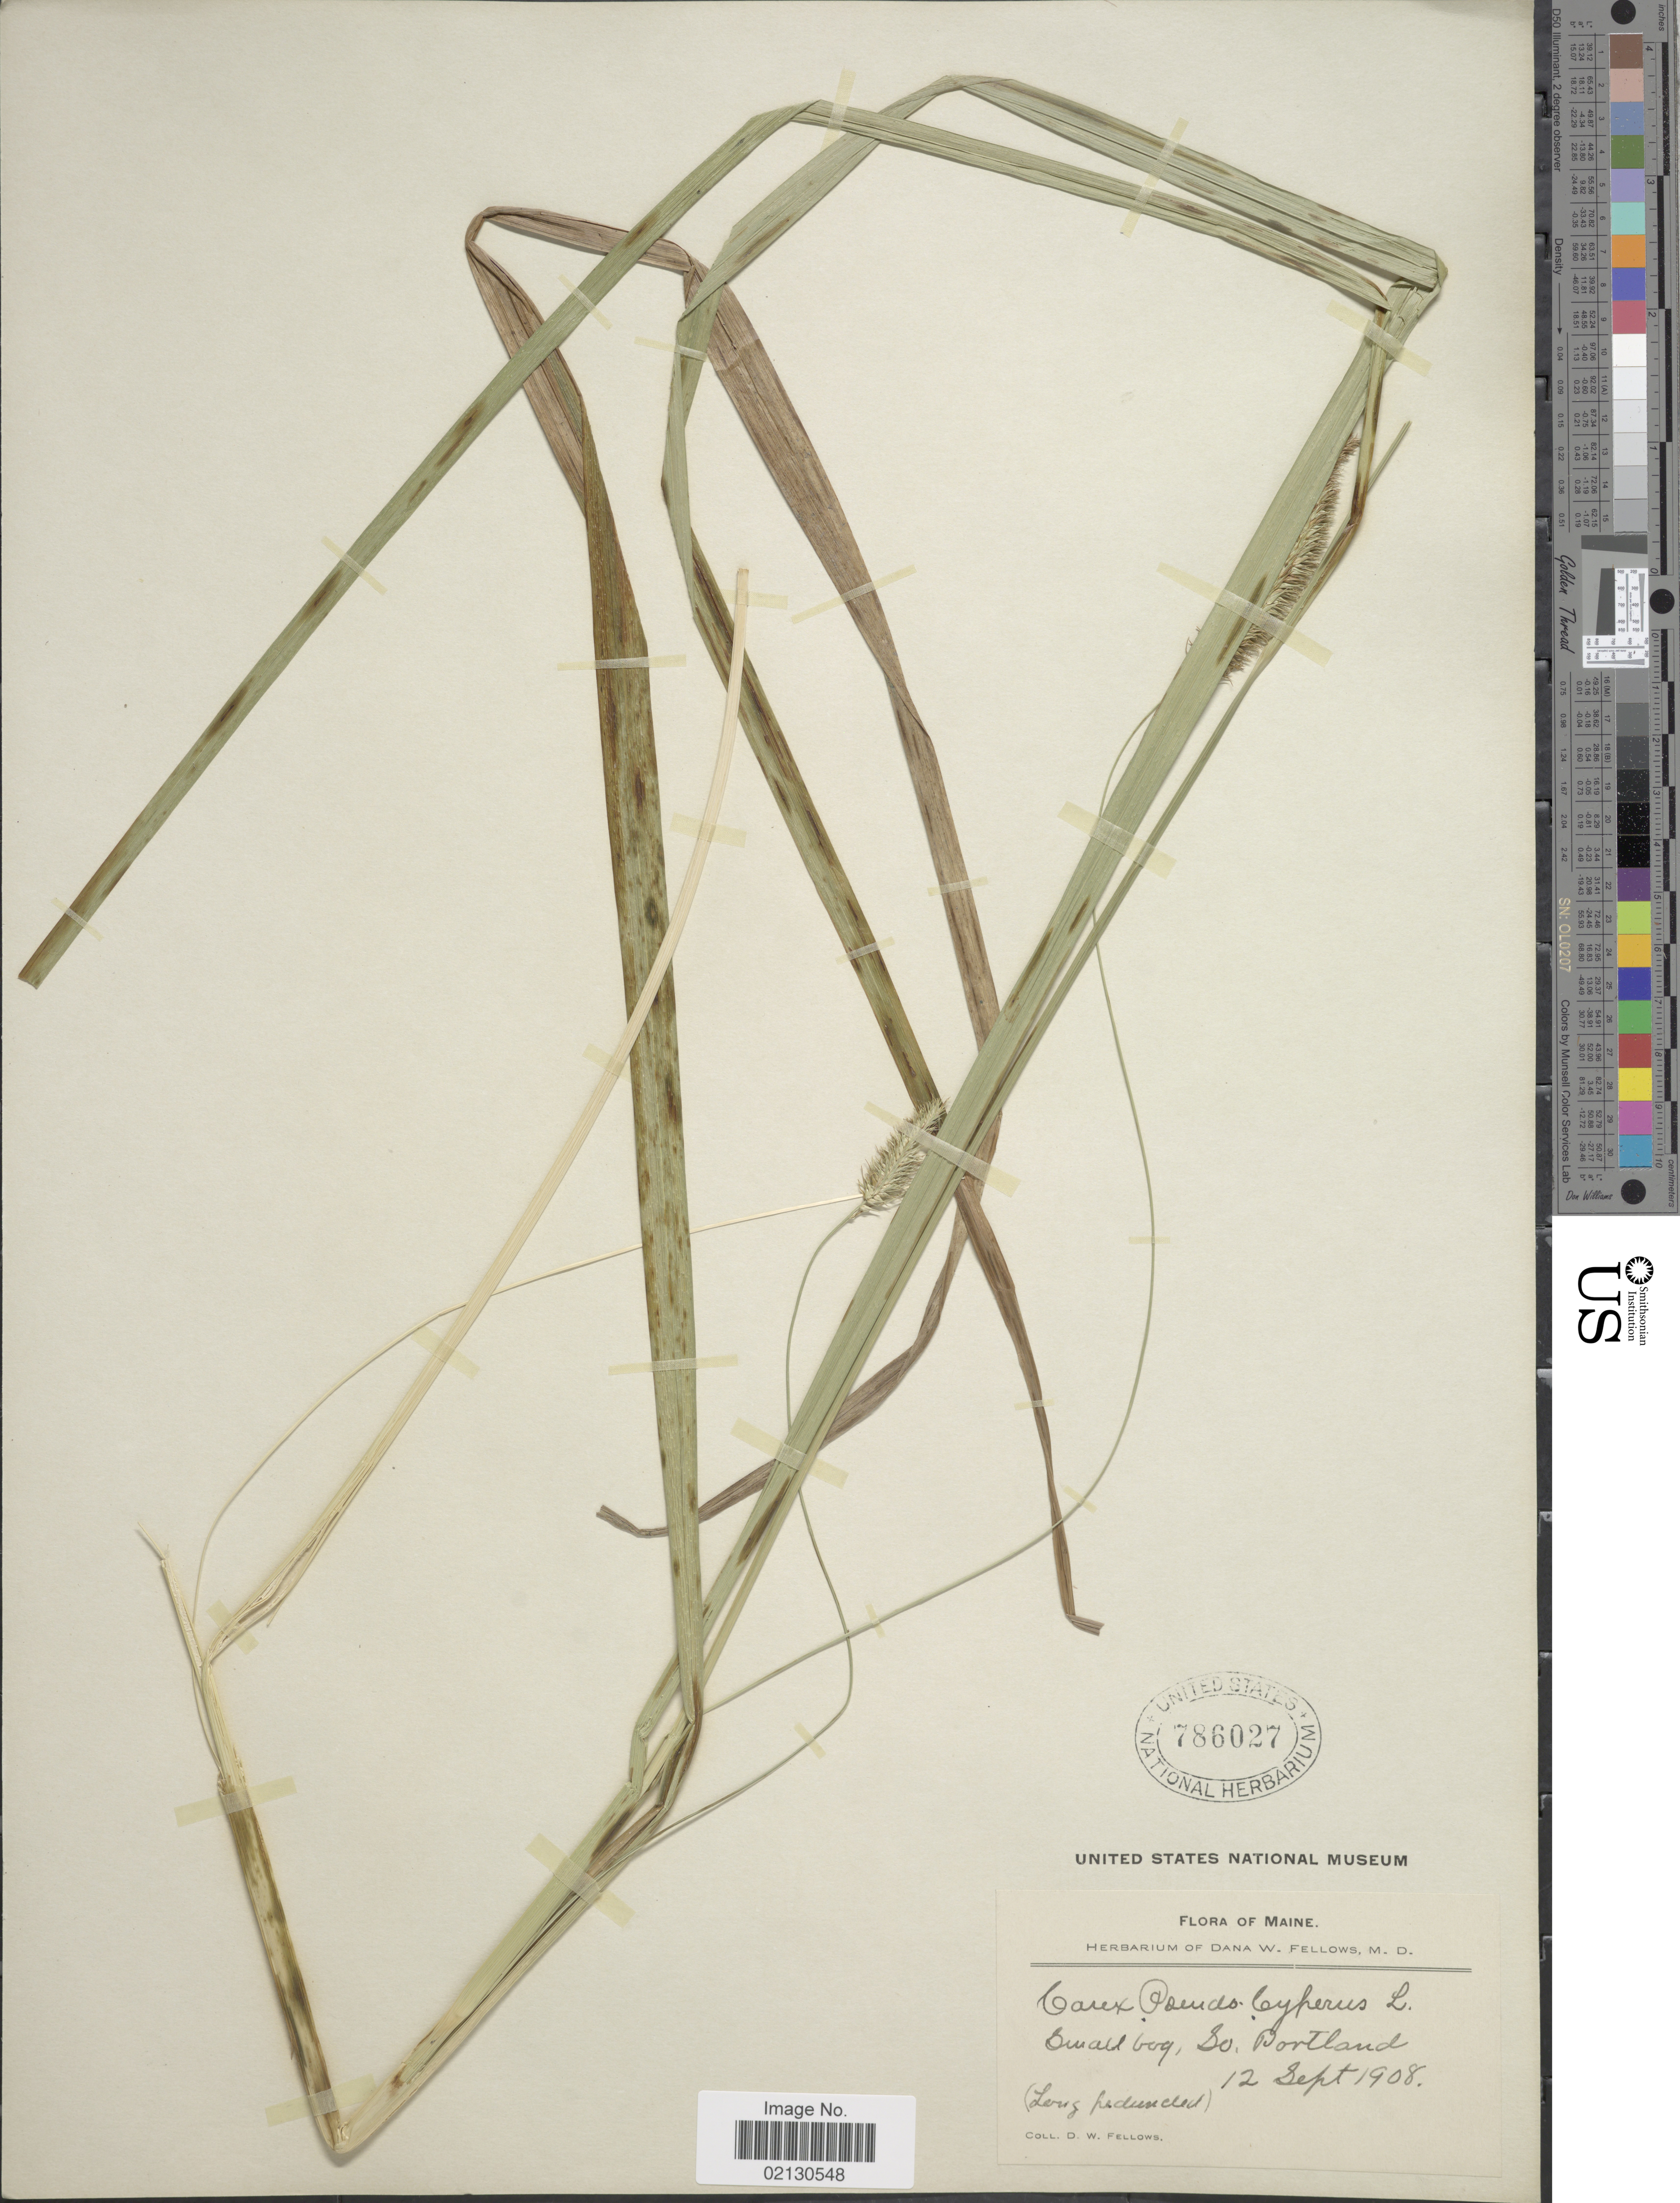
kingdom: Plantae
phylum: Tracheophyta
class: Liliopsida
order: Poales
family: Cyperaceae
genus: Carex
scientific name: Carex pseudocyperus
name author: L.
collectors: D. W. Fellows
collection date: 1908-09-12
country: United States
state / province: Maine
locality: So. Portland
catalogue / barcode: US 786027